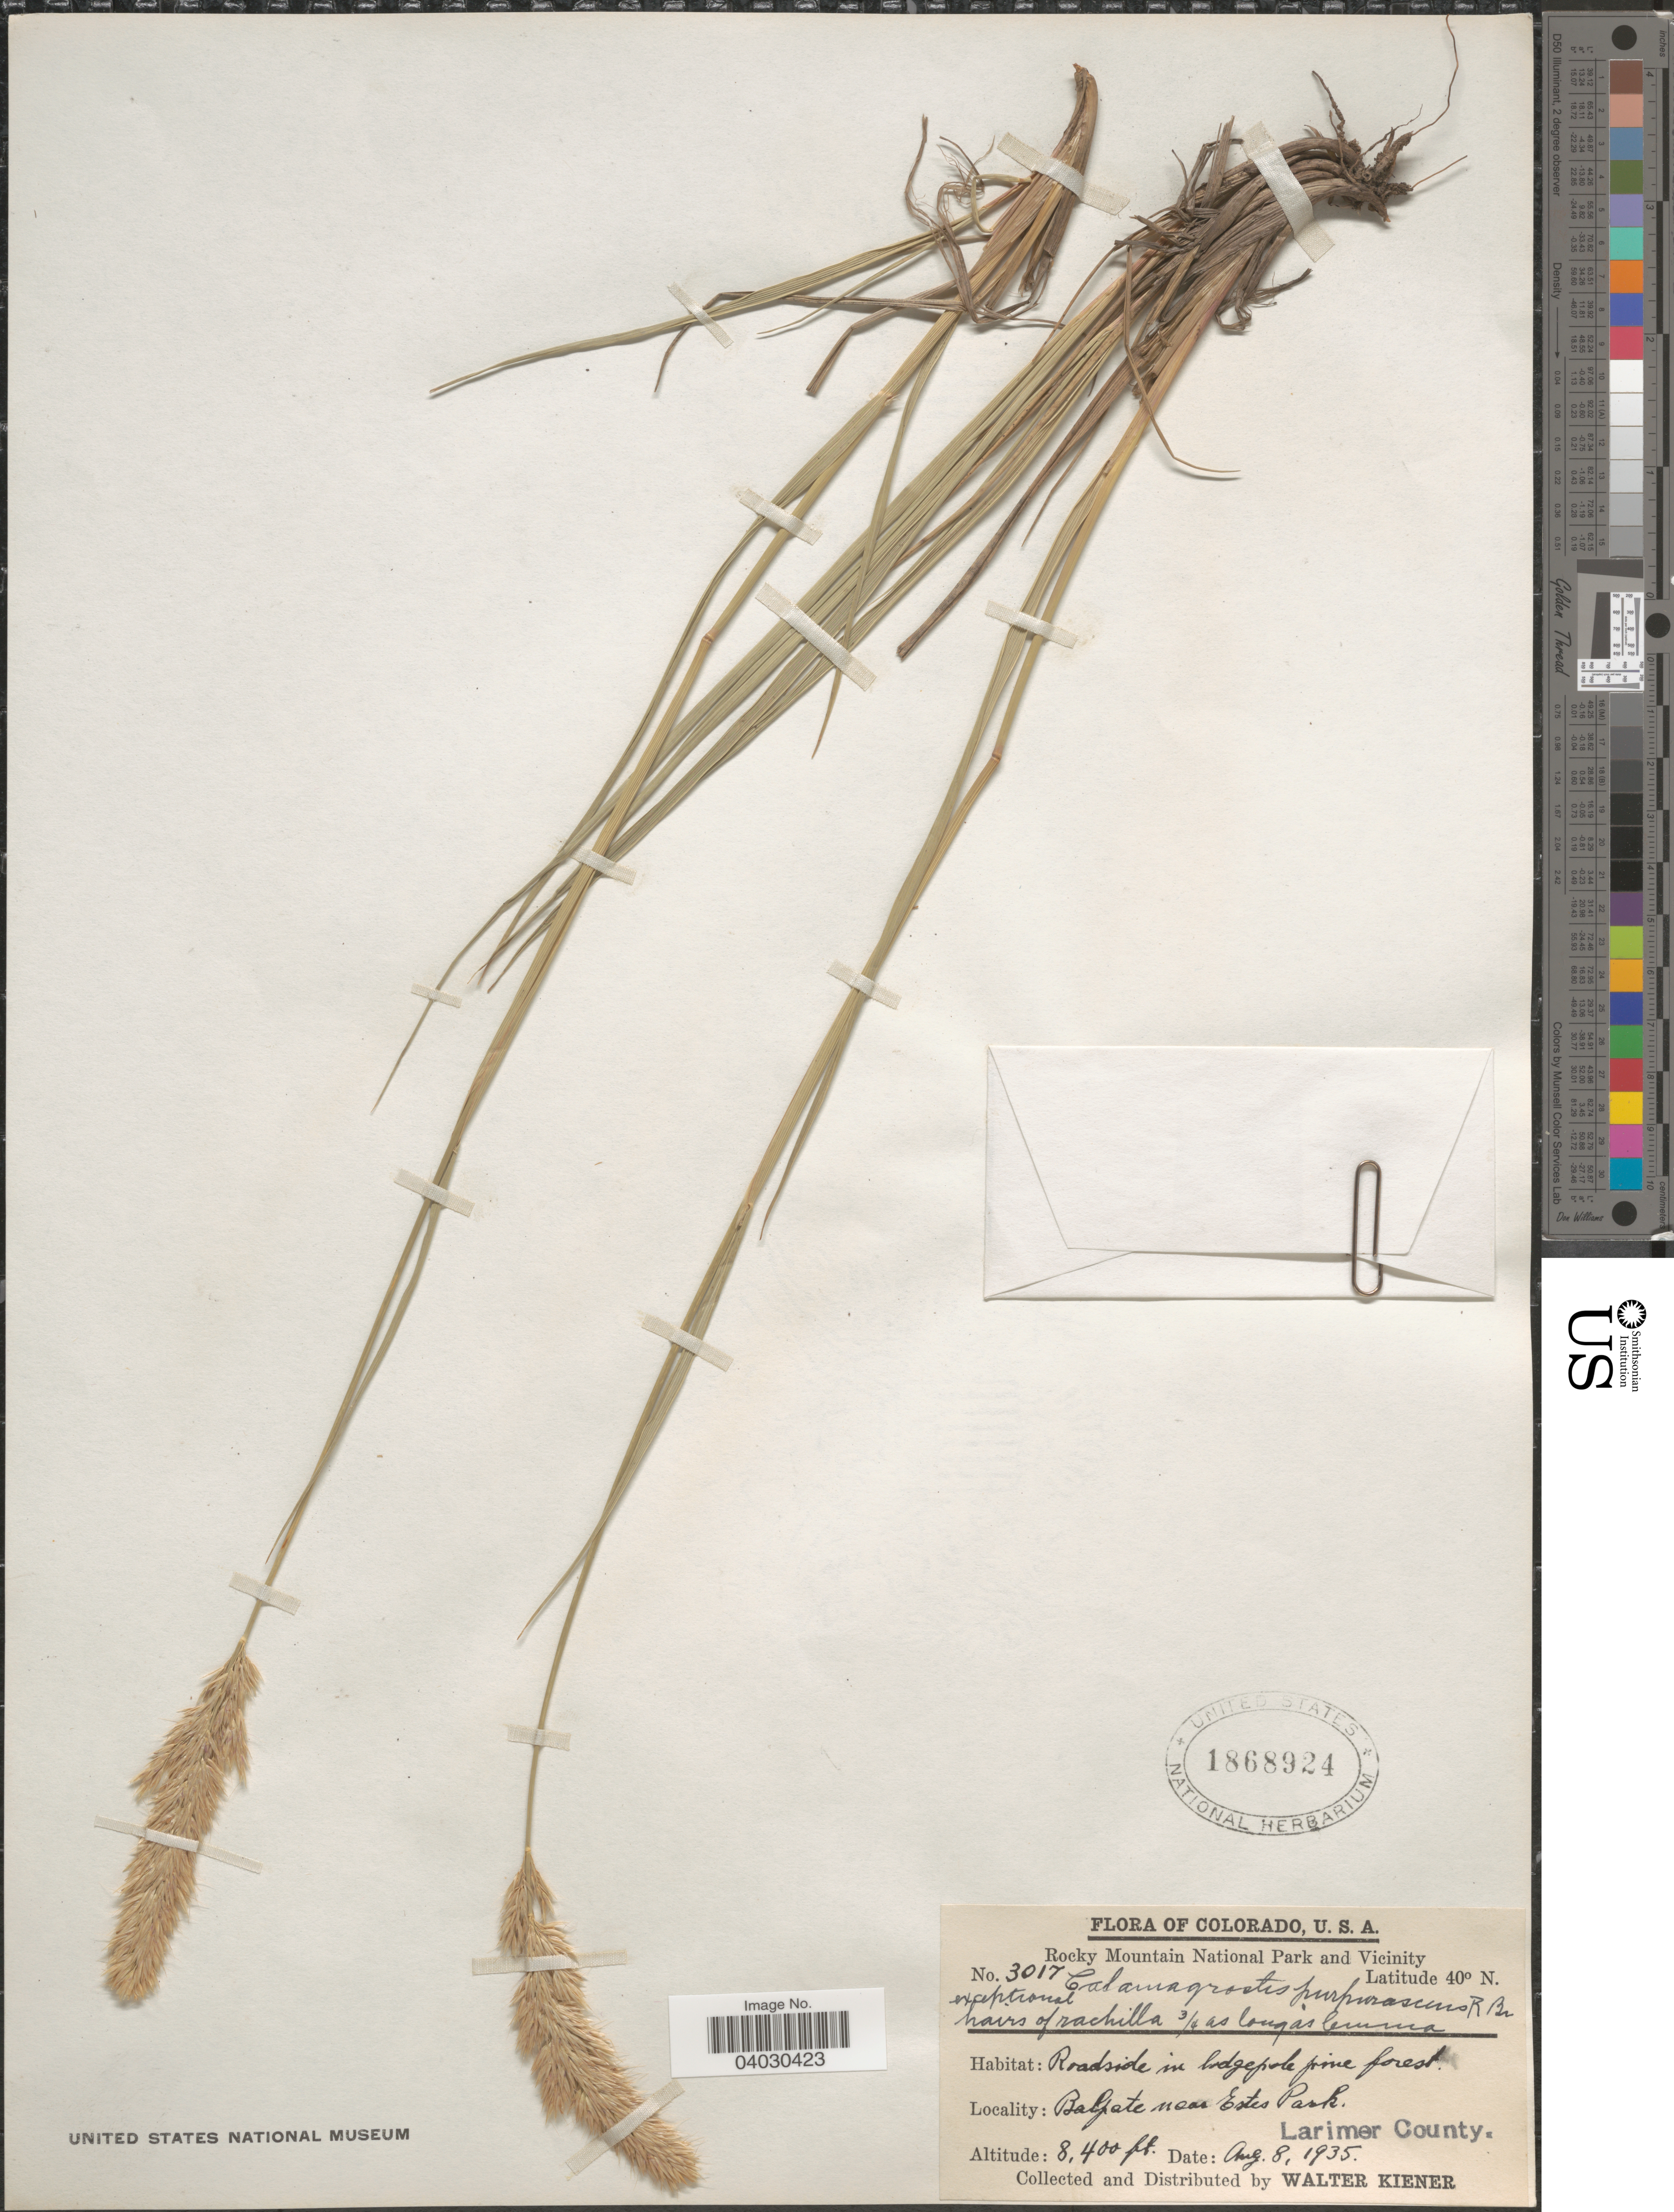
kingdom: Plantae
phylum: Tracheophyta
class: Liliopsida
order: Poales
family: Poaceae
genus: Calamagrostis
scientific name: Calamagrostis purpurascens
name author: R. Br.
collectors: W. Kiener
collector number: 3017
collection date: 1935-08-08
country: United States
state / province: Colorado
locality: Rocky Mountain National Park and Vicinity. Balfate near Estes Park. Larimer County.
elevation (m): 2560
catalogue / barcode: US 1868924